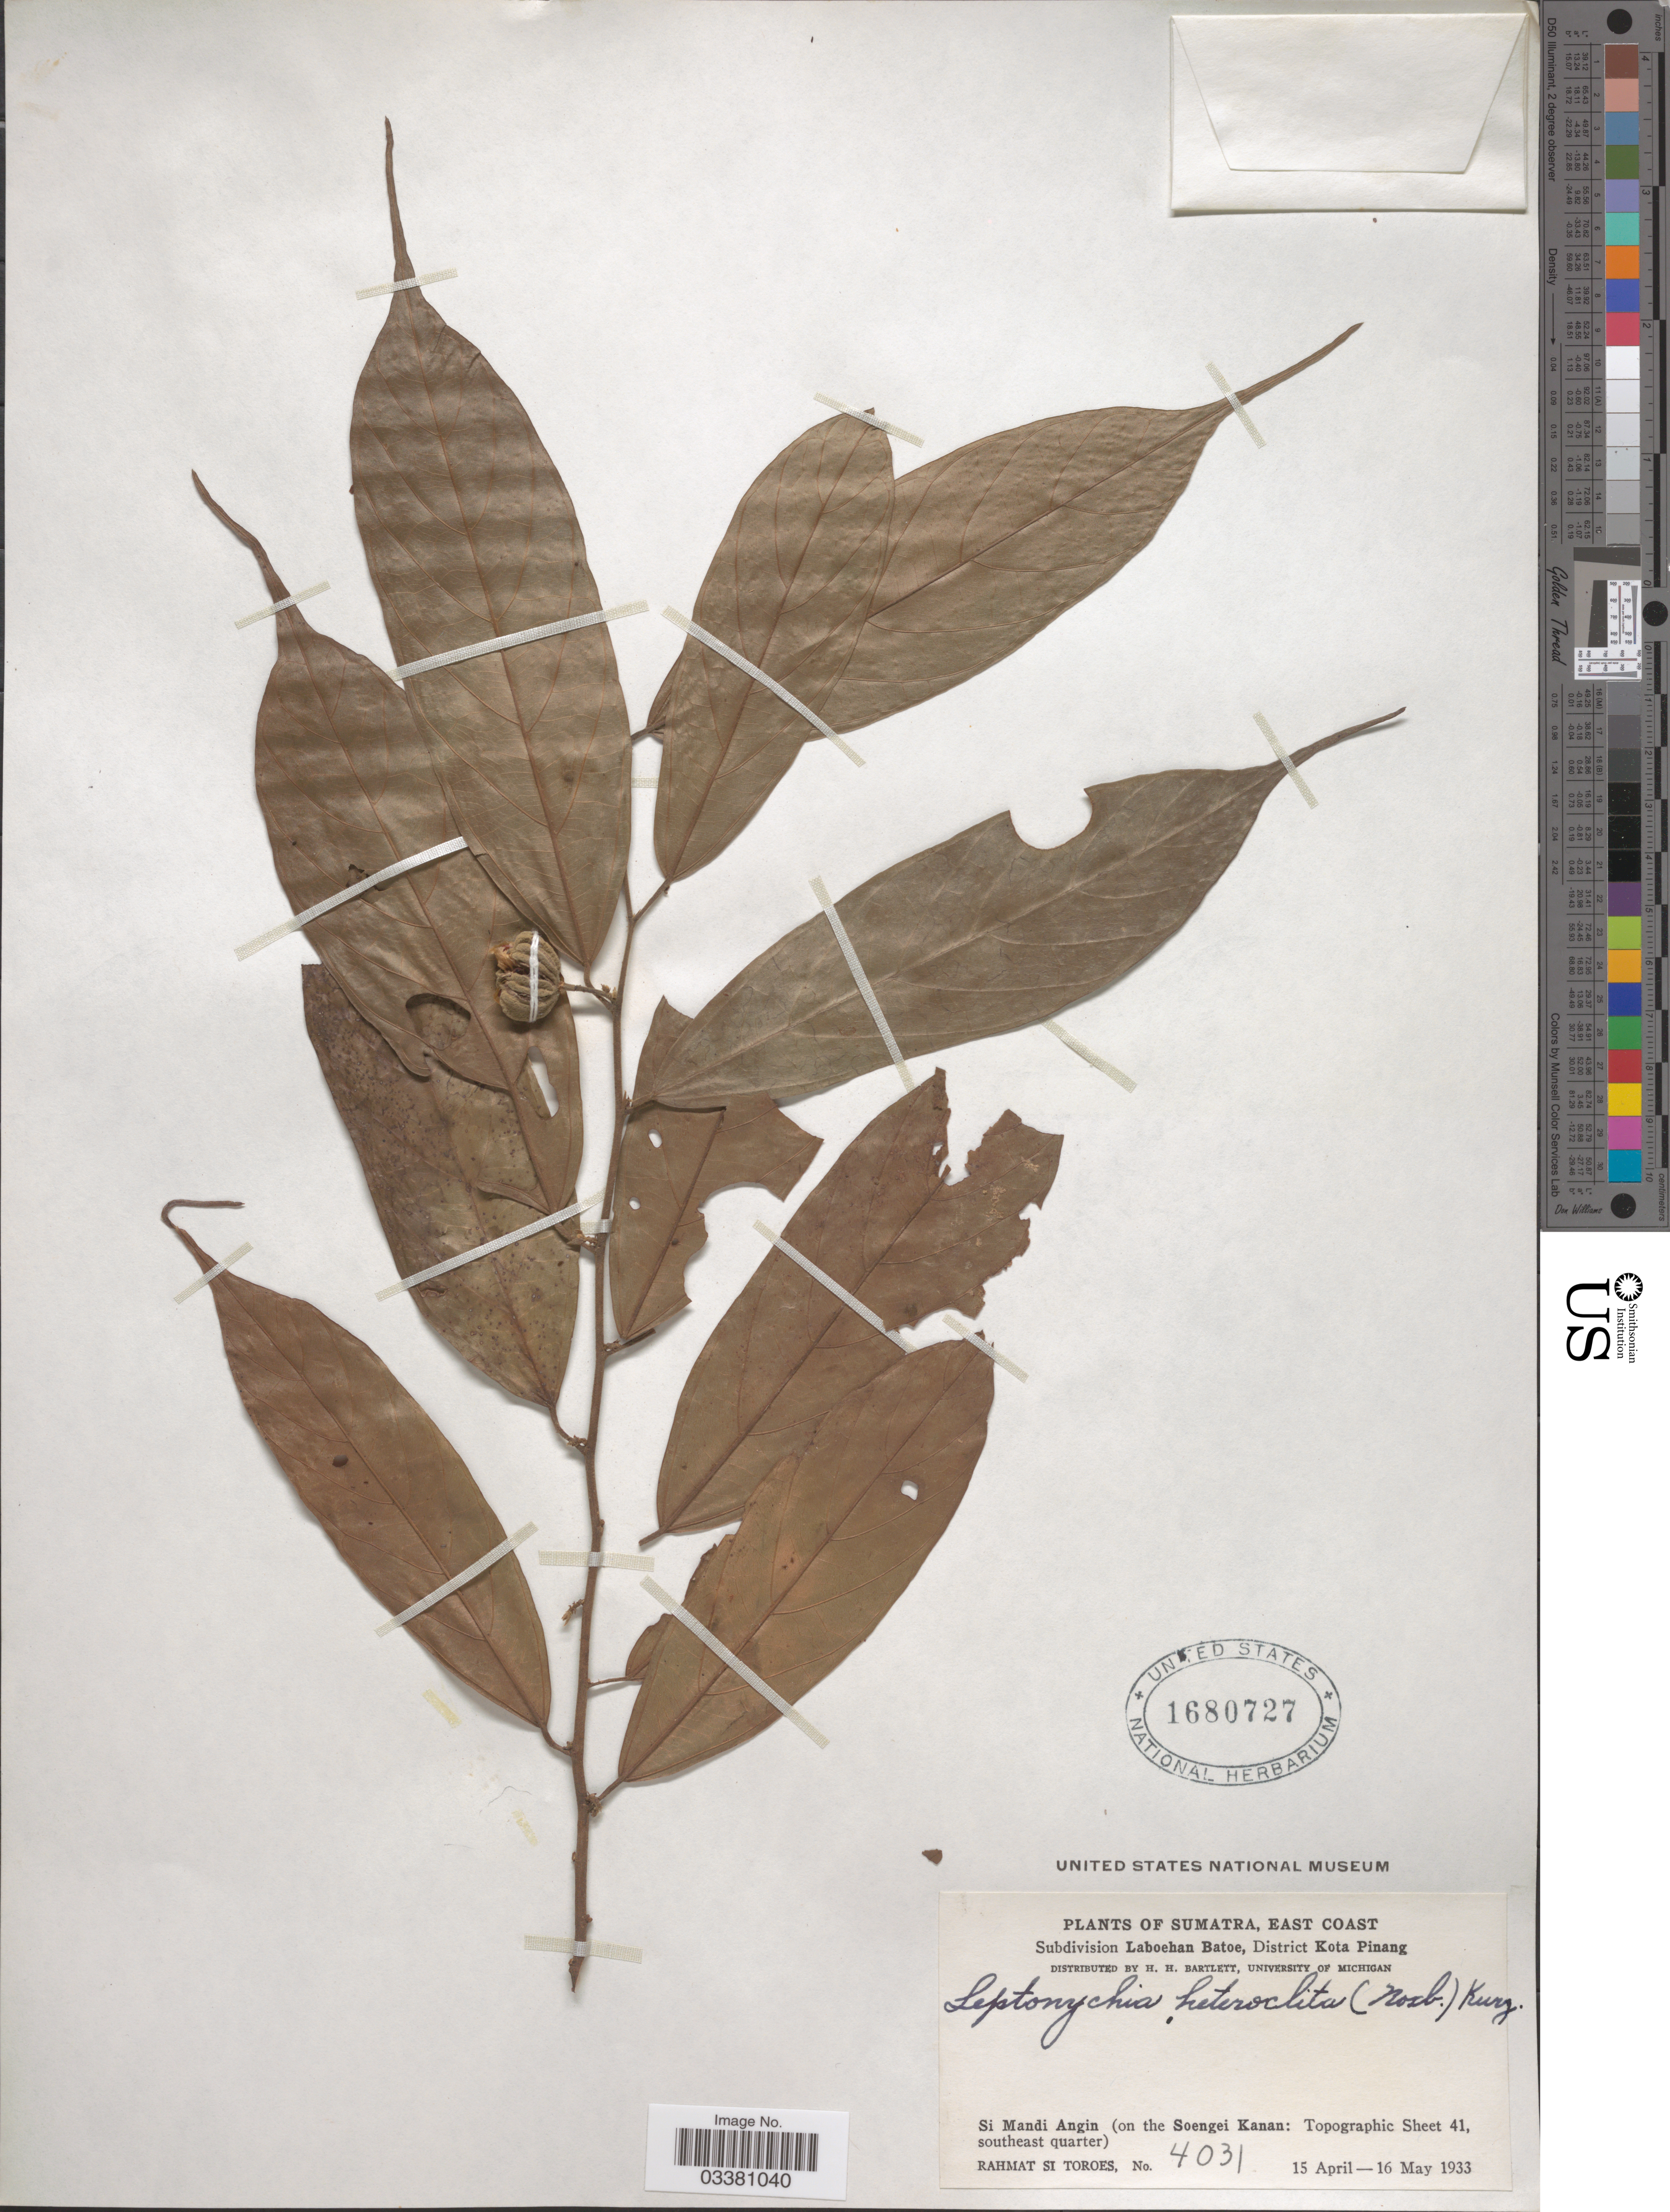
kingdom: Plantae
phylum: Tracheophyta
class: Magnoliopsida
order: Malvales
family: Malvaceae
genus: Leptonychia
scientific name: Leptonychia caudata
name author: Burret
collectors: Rahmat Si Boeea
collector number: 4031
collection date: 1933-04-15/1933-05-16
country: Indonesia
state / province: Sumatra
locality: East Coast. Subdivision Laboehan Batoe, District Kota Pinang. Si Mandi Angin (on the Soengei Kanan: Topgraphic Sheet 41, southeast quarter).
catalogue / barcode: US 1680727